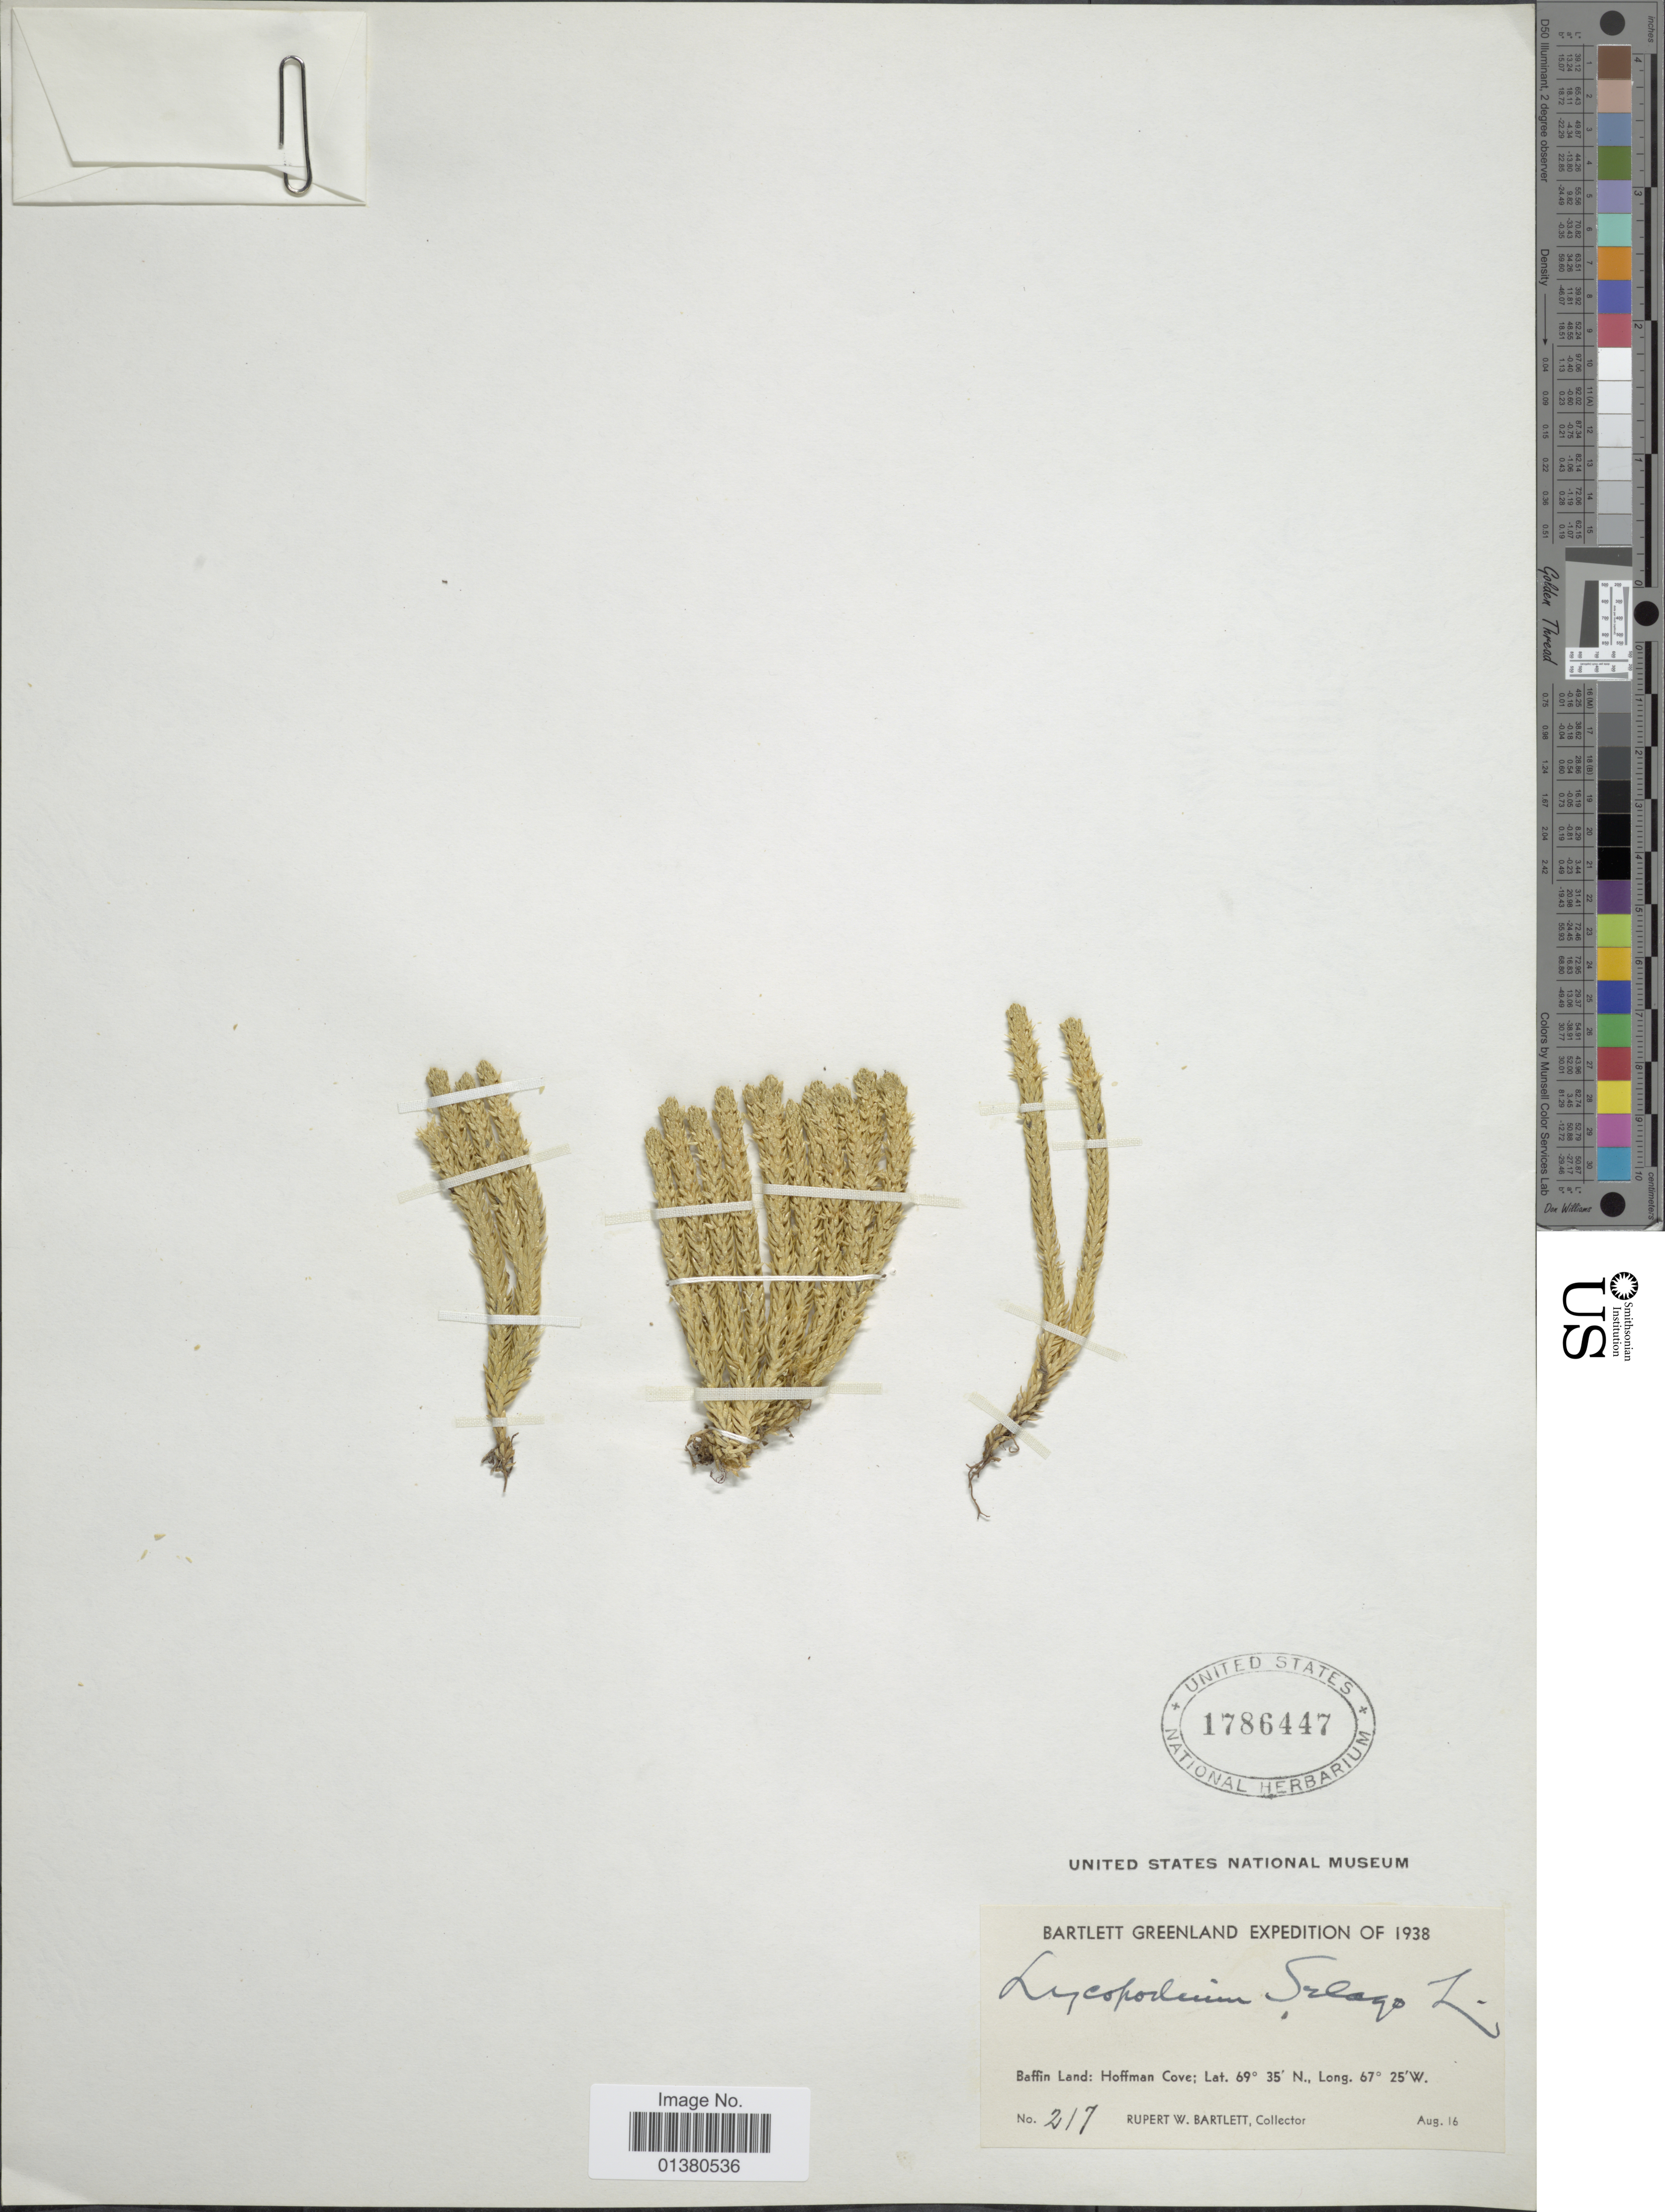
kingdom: Plantae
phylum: Tracheophyta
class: Lycopodiopsida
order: Lycopodiales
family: Lycopodiaceae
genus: Huperzia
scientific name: Huperzia selago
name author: (L.) Bernh. ex Schrank & Mart.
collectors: R. W. Bartlett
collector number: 217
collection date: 1938-08-16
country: Canada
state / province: Nunavut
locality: Baffin Land: Hoffman Cove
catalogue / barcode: US 1786447